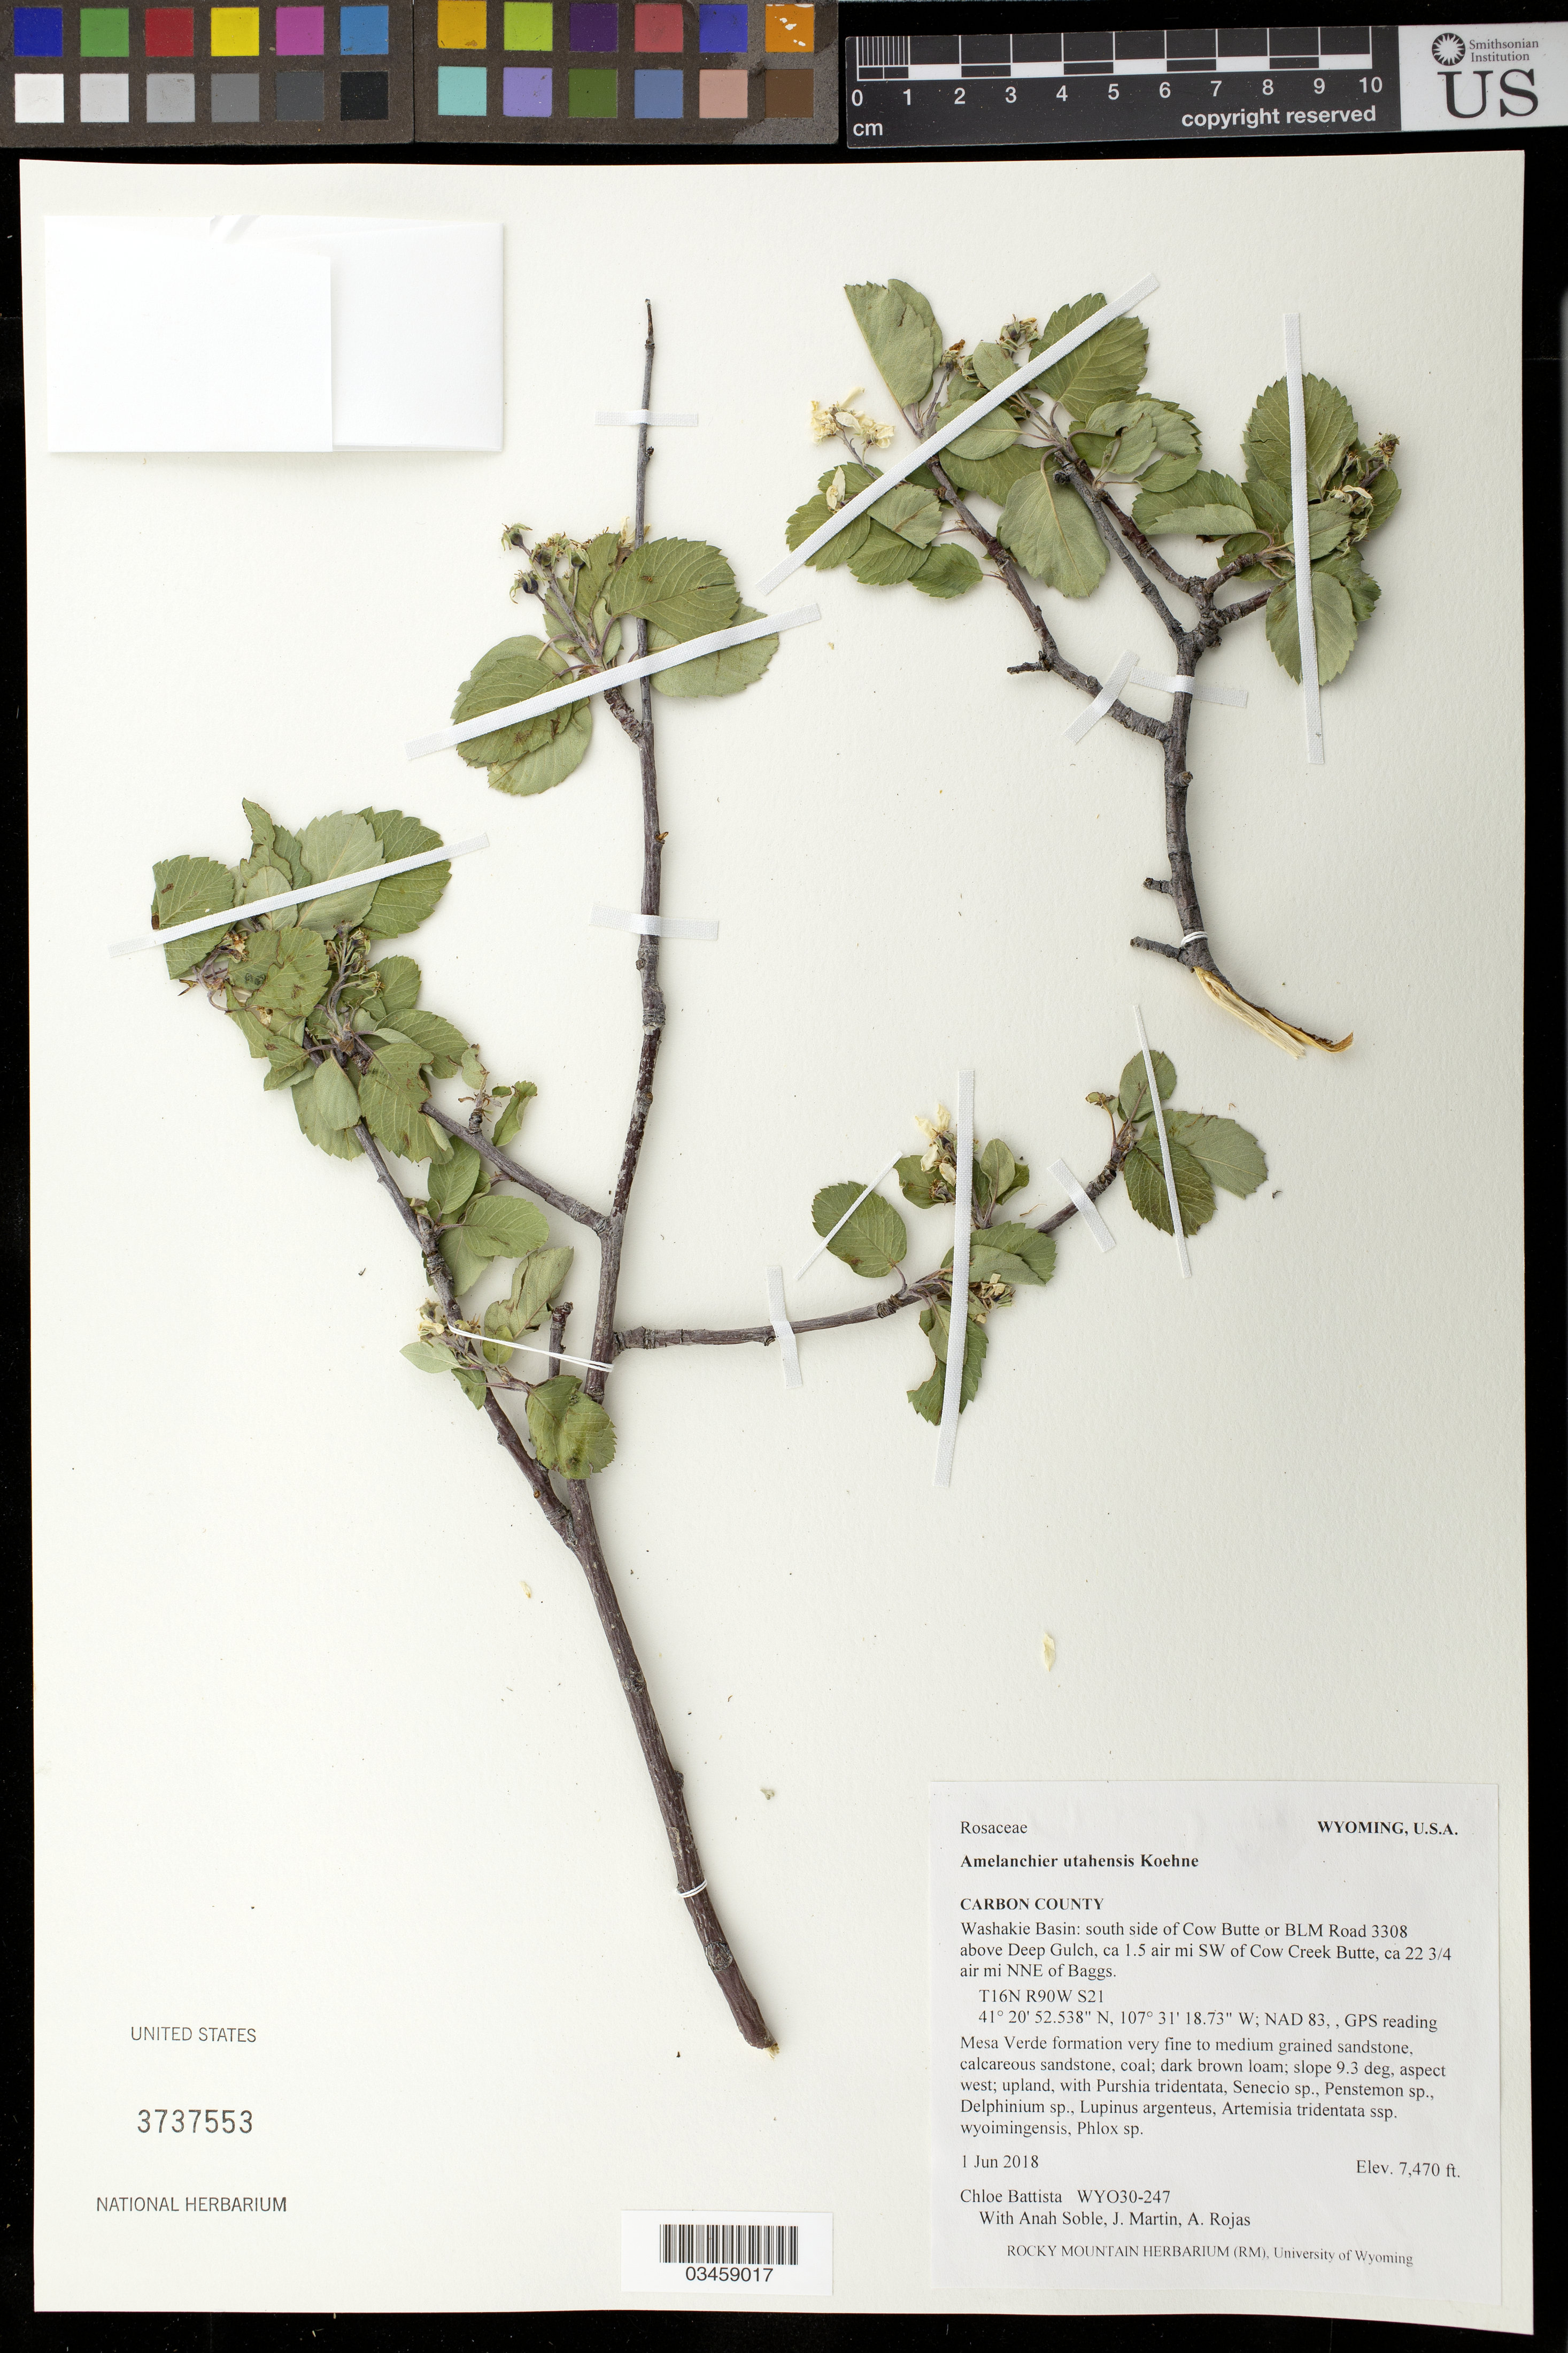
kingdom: Plantae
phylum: Tracheophyta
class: Magnoliopsida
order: Rosales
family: Rosaceae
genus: Amelanchier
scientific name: Amelanchier utahensis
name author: Koehne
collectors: C. Battista, A. Soble, J. Martin & A. Rojas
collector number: WY030-247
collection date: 2018-06-01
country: United States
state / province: Wyoming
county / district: Carbon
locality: Washakie Basin south side of Cow Butte or BLM Road 3308 above Deep Gulch, 1.5air mi. SW of Cow Creek Butte, 22 3/4 air mi. NNE of Baggs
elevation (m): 2277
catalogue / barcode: US 3737553